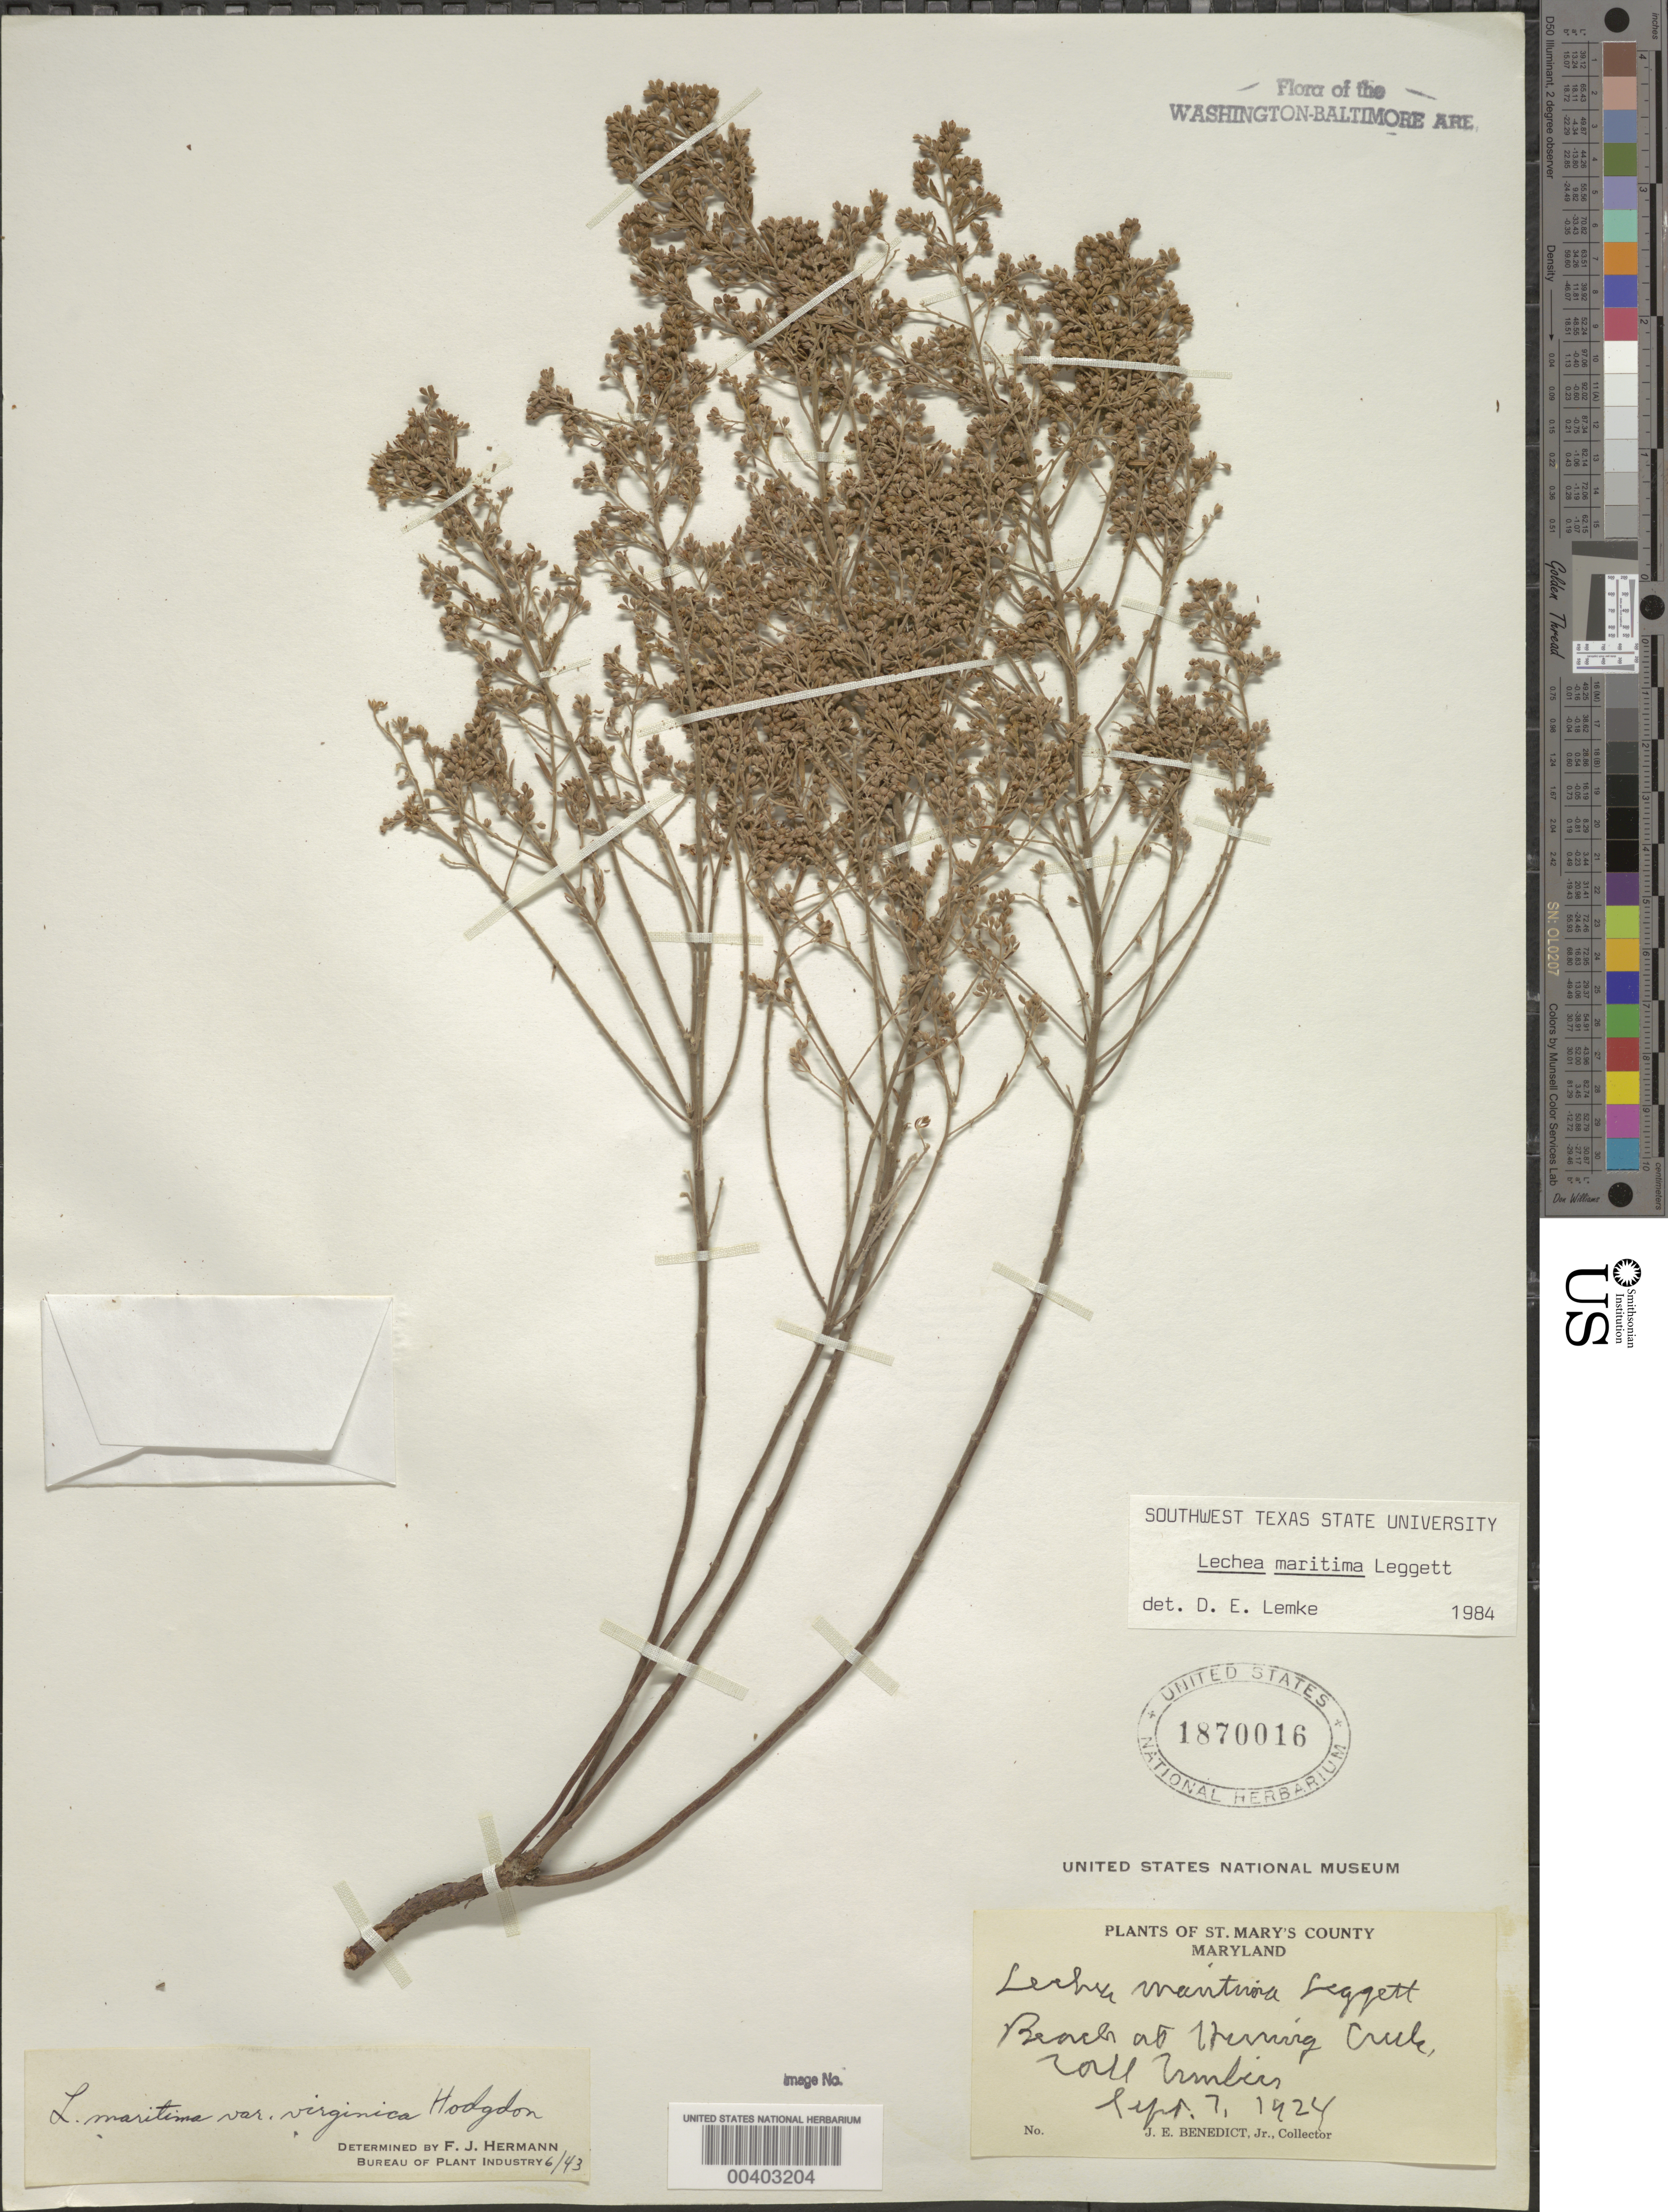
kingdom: Plantae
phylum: Tracheophyta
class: Magnoliopsida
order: Malvales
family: Cistaceae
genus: Lechea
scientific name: Lechea maritima var. virginica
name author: Hodgdon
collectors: J. E. Benedict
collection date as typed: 07 Sep 1924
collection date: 1924-09-07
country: United States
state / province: Maryland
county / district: St. Mary's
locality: Herring Creek, Tall Timbers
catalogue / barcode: US 1870016